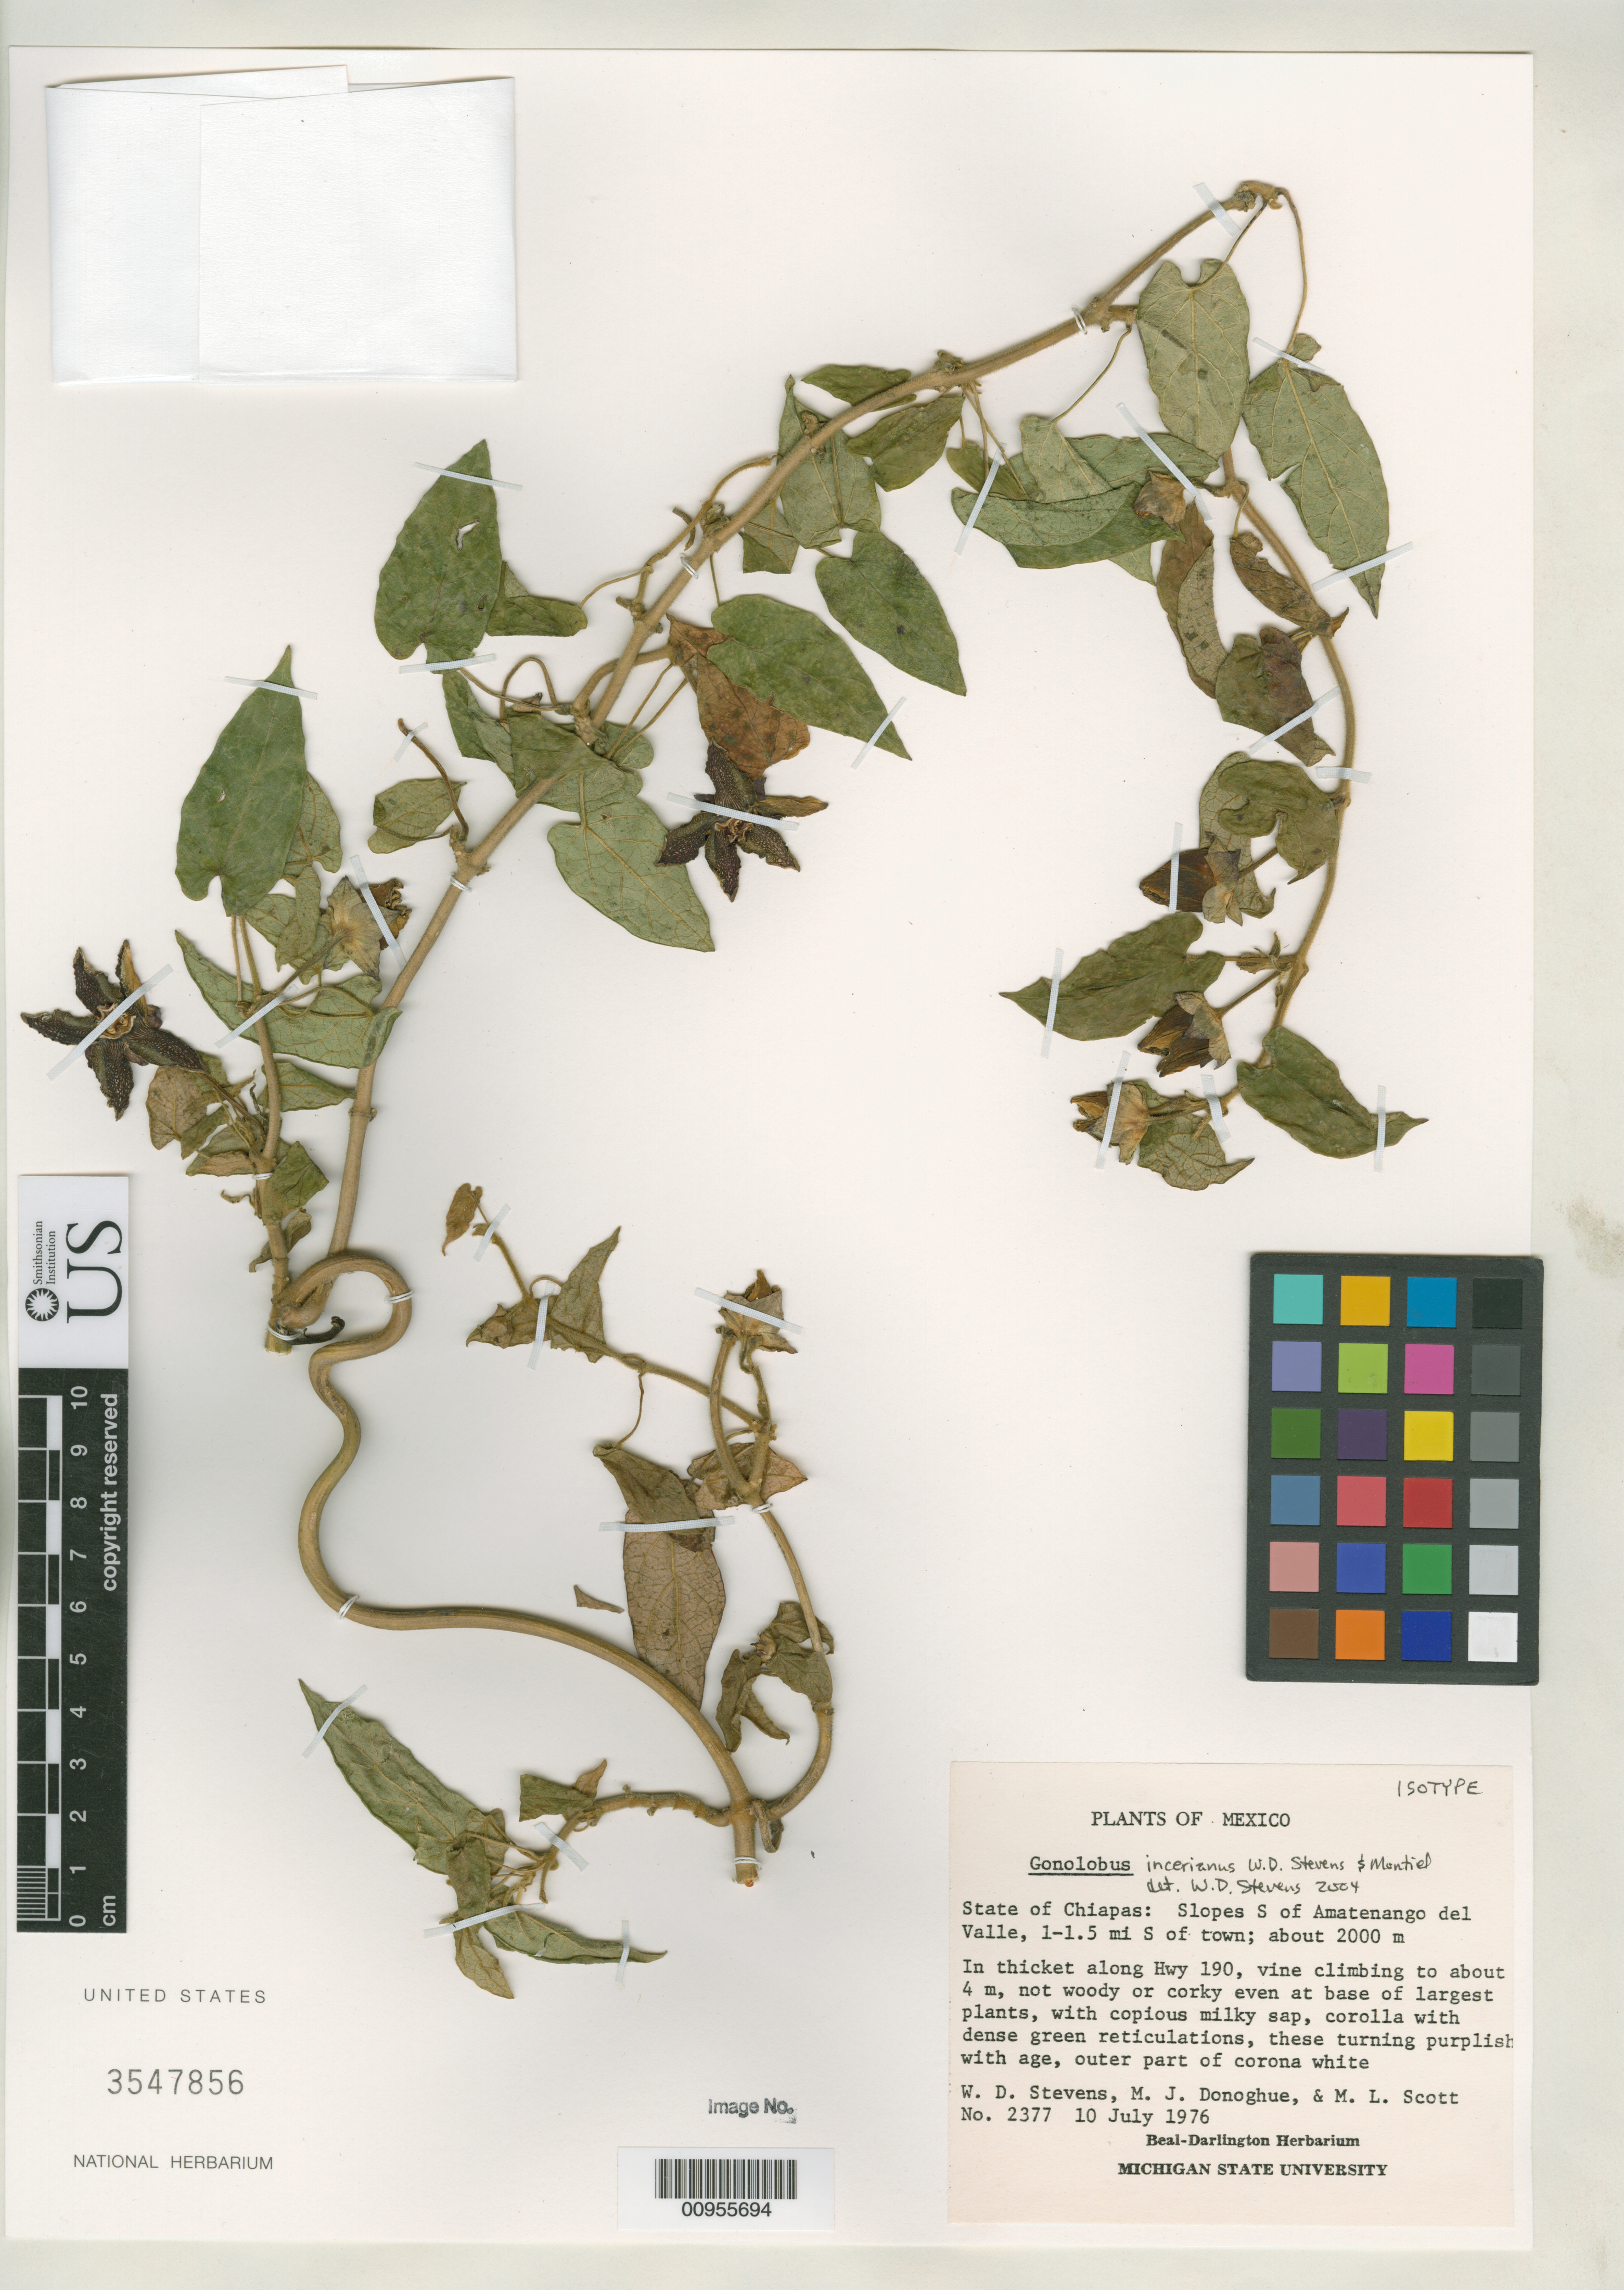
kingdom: Plantae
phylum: Tracheophyta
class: Magnoliopsida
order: Gentianales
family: Apocynaceae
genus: Gonolobus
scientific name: Gonolobus incerianus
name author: W.D. Stevens & Montiel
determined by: Stevens, W. Douglas, Missouri Botanical Garden (MO)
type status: Isotype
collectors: W. D. Stevens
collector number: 2377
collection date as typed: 10 Jul 1976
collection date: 1976-07-10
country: Mexico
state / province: Chiapas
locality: State of Chiapas: slopes S of Amatenango del Valle, 1-1.5 mi S of town.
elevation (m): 2000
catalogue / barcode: US 3547856